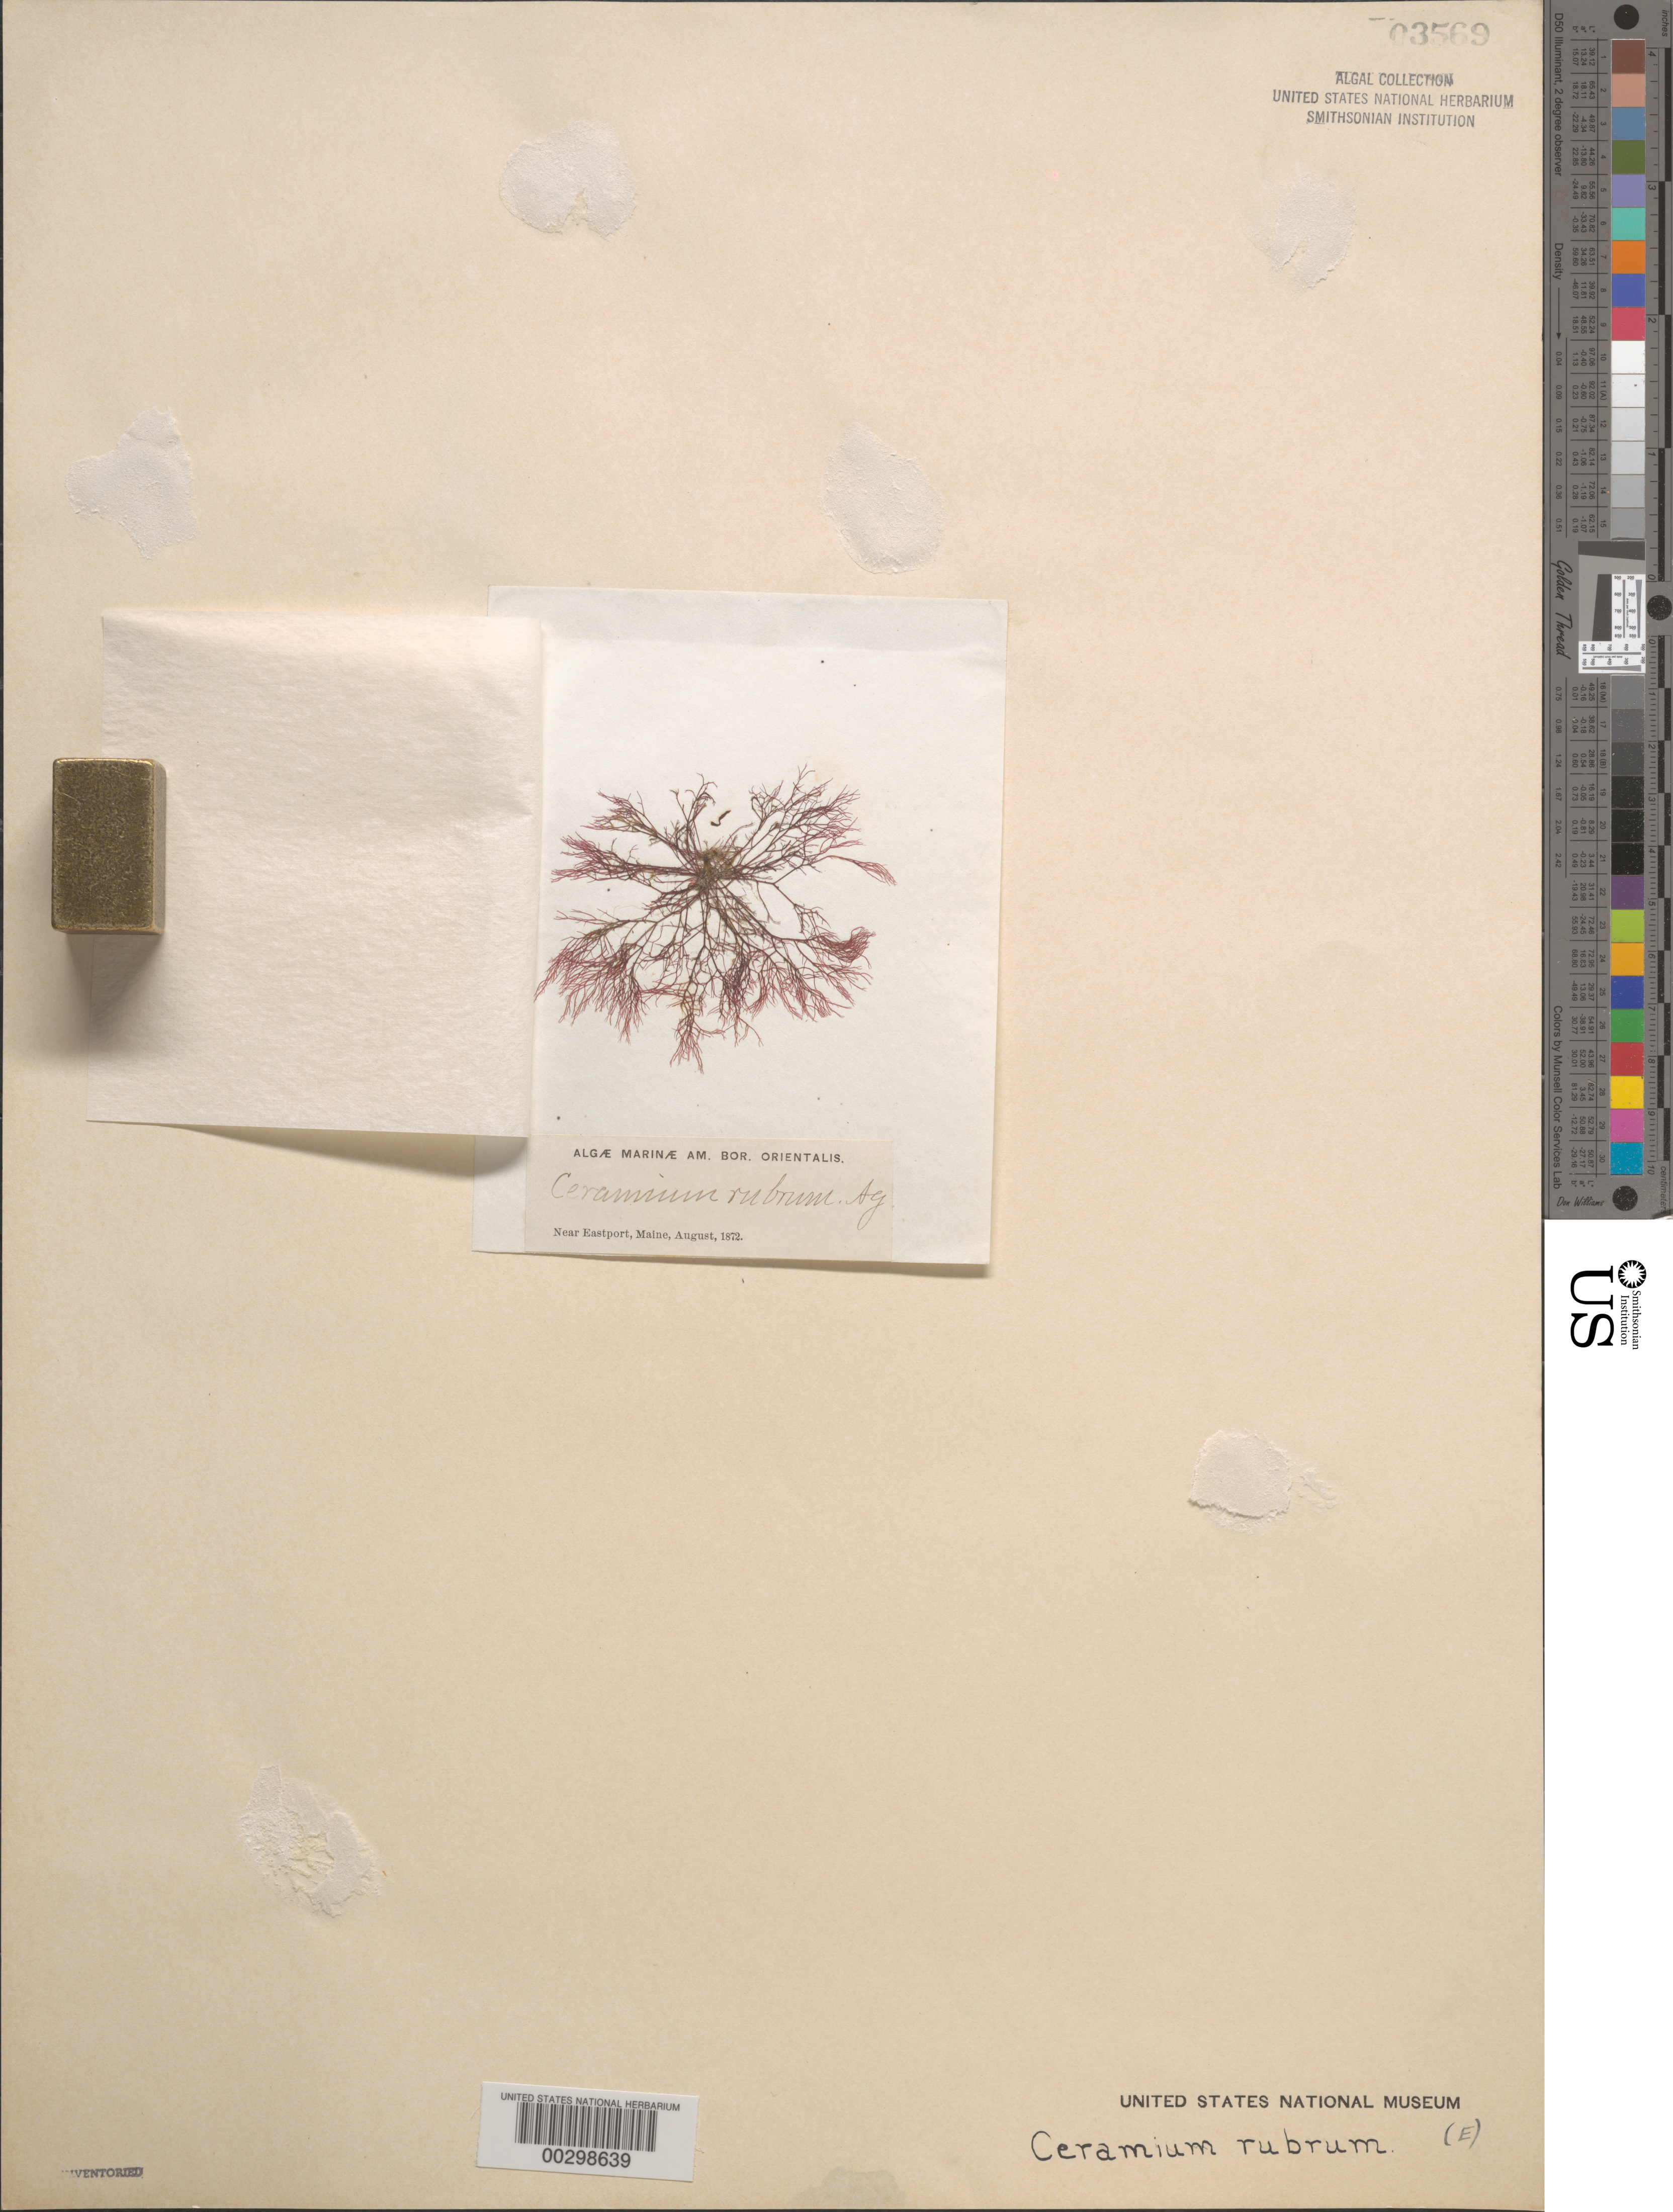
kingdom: Plantae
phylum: Rhodophyta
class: Florideophyceae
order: Ceramiales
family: Ceramiaceae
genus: Ceramium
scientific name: Ceramium rubrum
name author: C. Agardh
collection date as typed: Aug 1872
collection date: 1872-08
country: United States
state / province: Maine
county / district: Washington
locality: Near Eastport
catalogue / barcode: US 3569